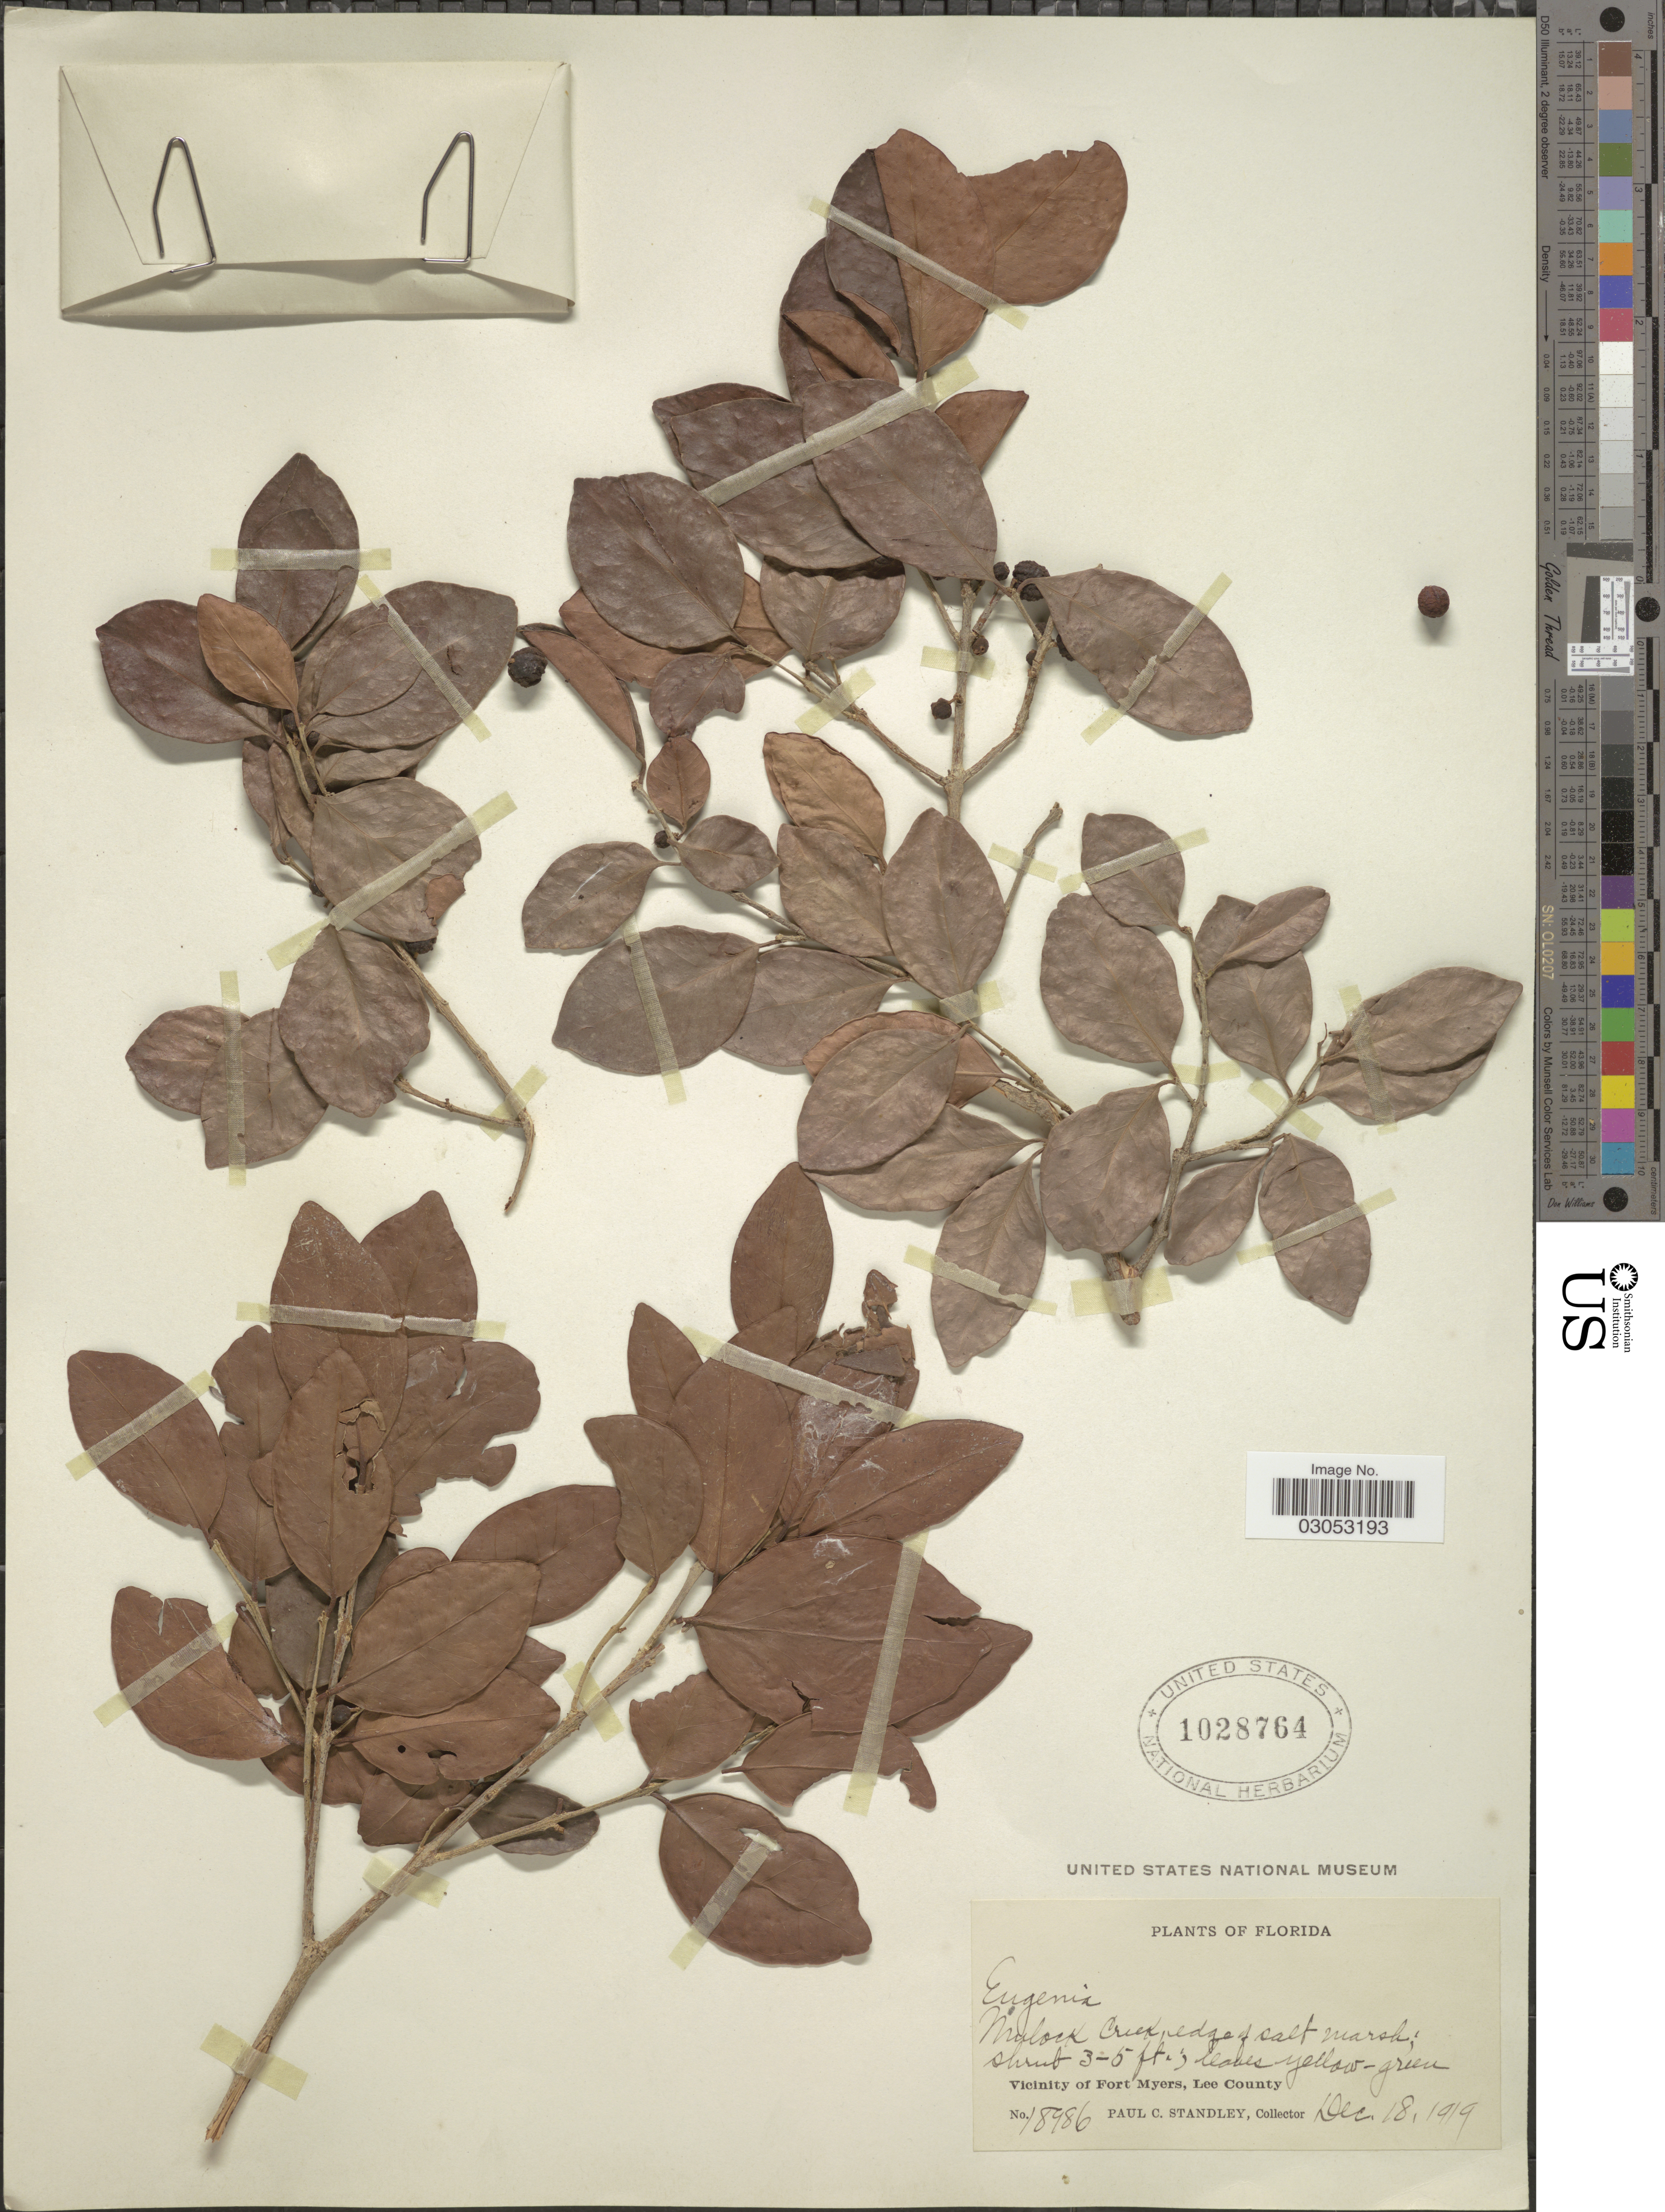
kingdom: Plantae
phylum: Tracheophyta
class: Magnoliopsida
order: Myrtales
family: Myrtaceae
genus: Eugenia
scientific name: Eugenia axillaris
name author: (Sw.) Willd.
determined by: Strong, Mark T., (BOT), Smithsonian Institution - National Museum of Natural History (UNITED STATES)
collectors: P. C. Standley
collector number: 18986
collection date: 1919-12-18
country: United States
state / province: Florida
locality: Vicinity of Fort Myers, Lee County.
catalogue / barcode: US 1028764